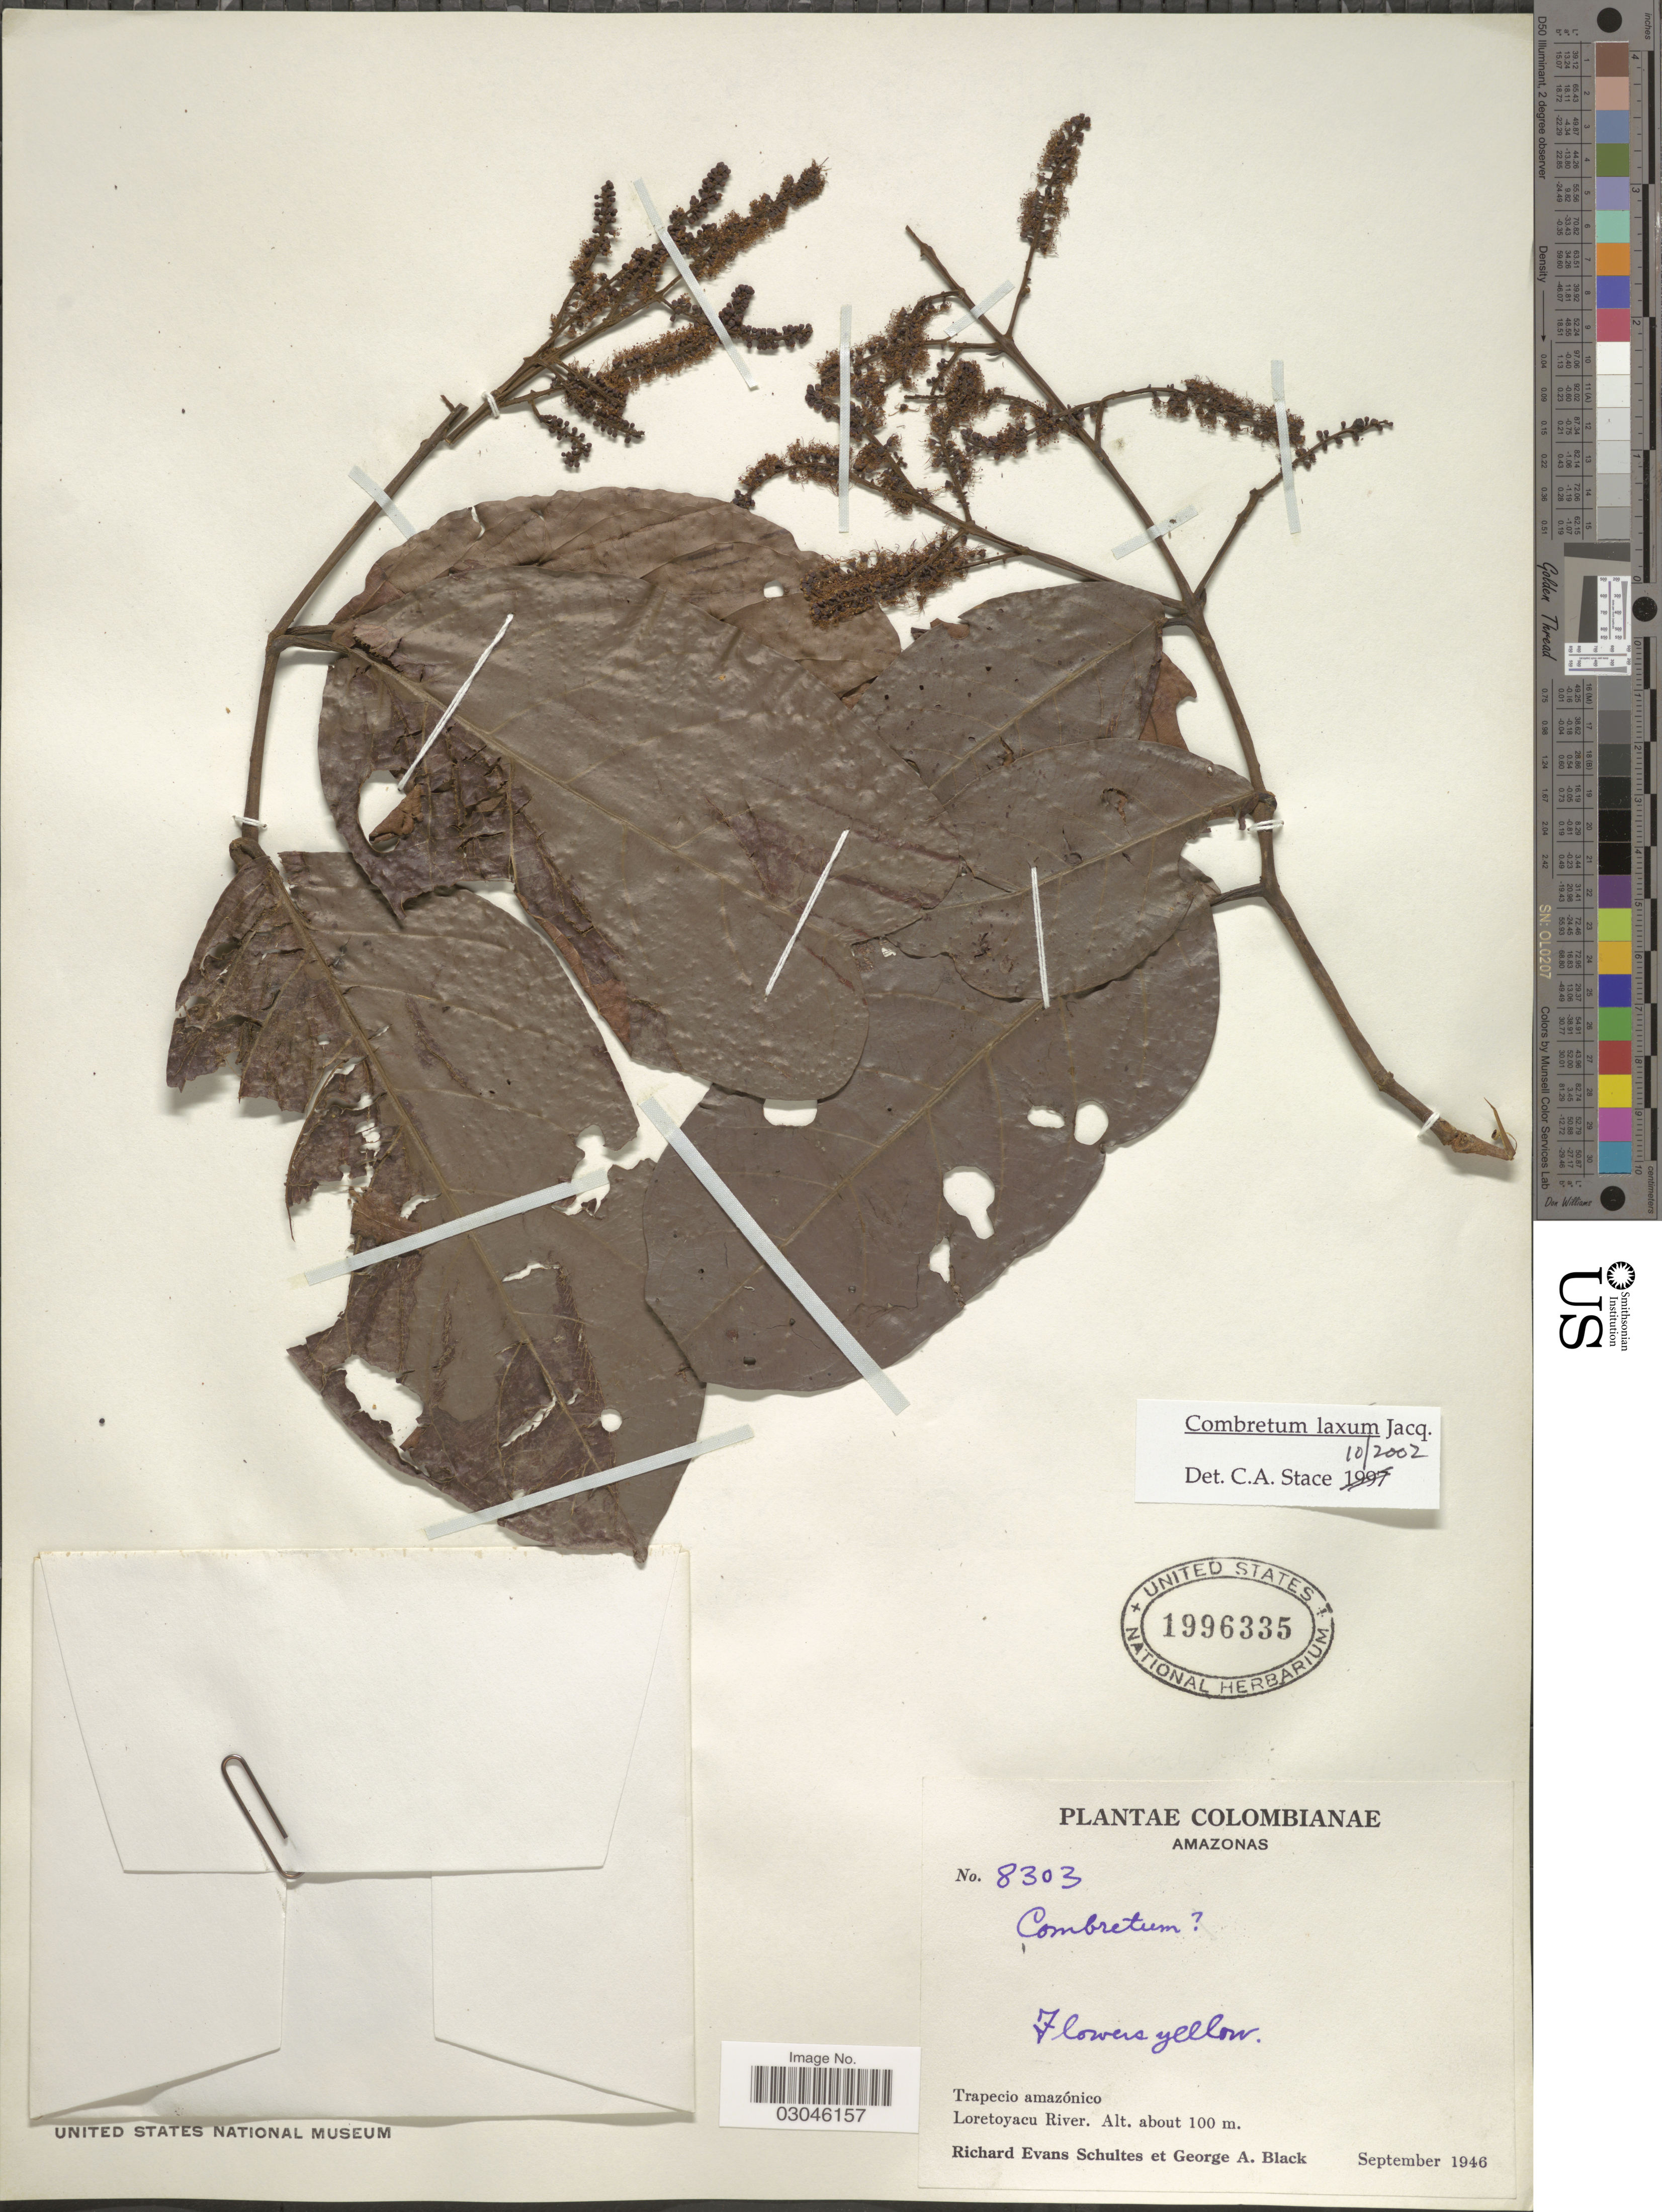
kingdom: Plantae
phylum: Tracheophyta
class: Magnoliopsida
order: Myrtales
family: Combretaceae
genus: Combretum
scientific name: Combretum laxum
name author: Jacq.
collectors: R. E. Schultes & G. A. Black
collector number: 8303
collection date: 1946-09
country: Colombia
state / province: Amazônas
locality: Trapecio amazónico. Loretoyacu River.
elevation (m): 100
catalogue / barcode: US 1996335